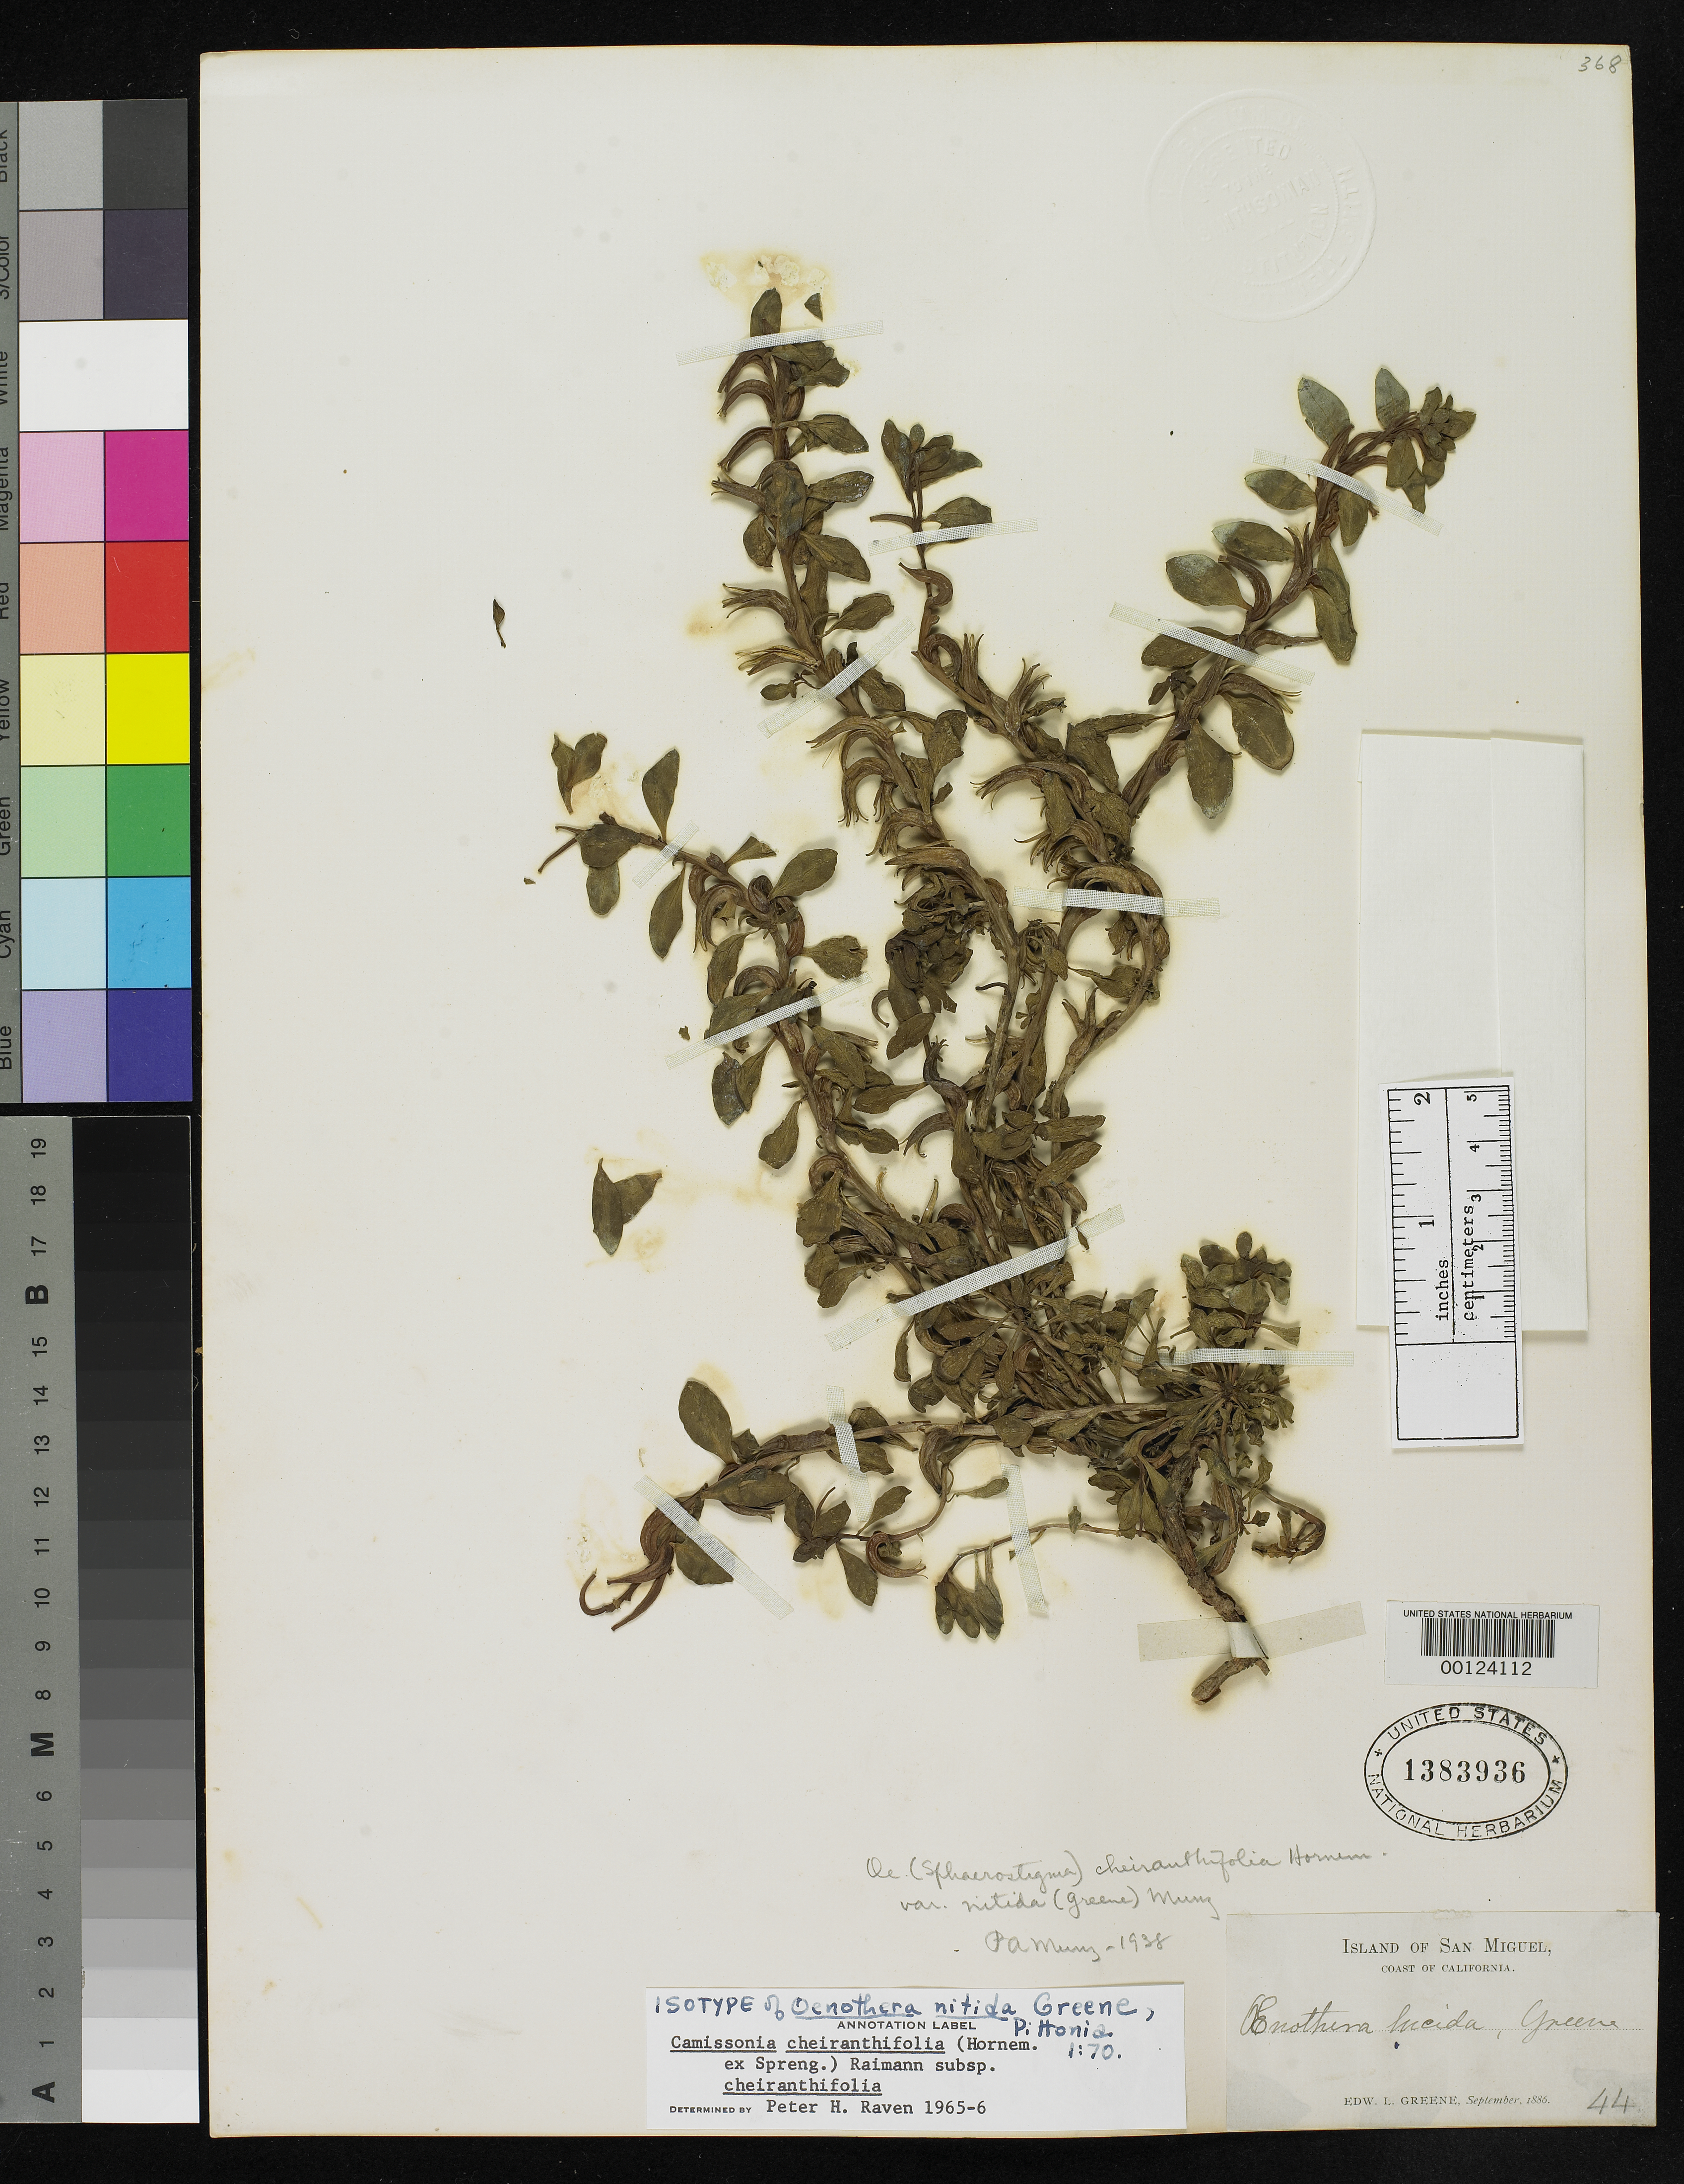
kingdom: Plantae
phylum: Tracheophyta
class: Magnoliopsida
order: Myrtales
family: Onagraceae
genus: Oenothera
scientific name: Oenothera nitida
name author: Greene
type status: Isotype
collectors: E. L. Greene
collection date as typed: Sep 1886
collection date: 1886-09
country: United States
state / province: California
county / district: Santa Barbara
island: San Miguel Island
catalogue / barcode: US 1383936